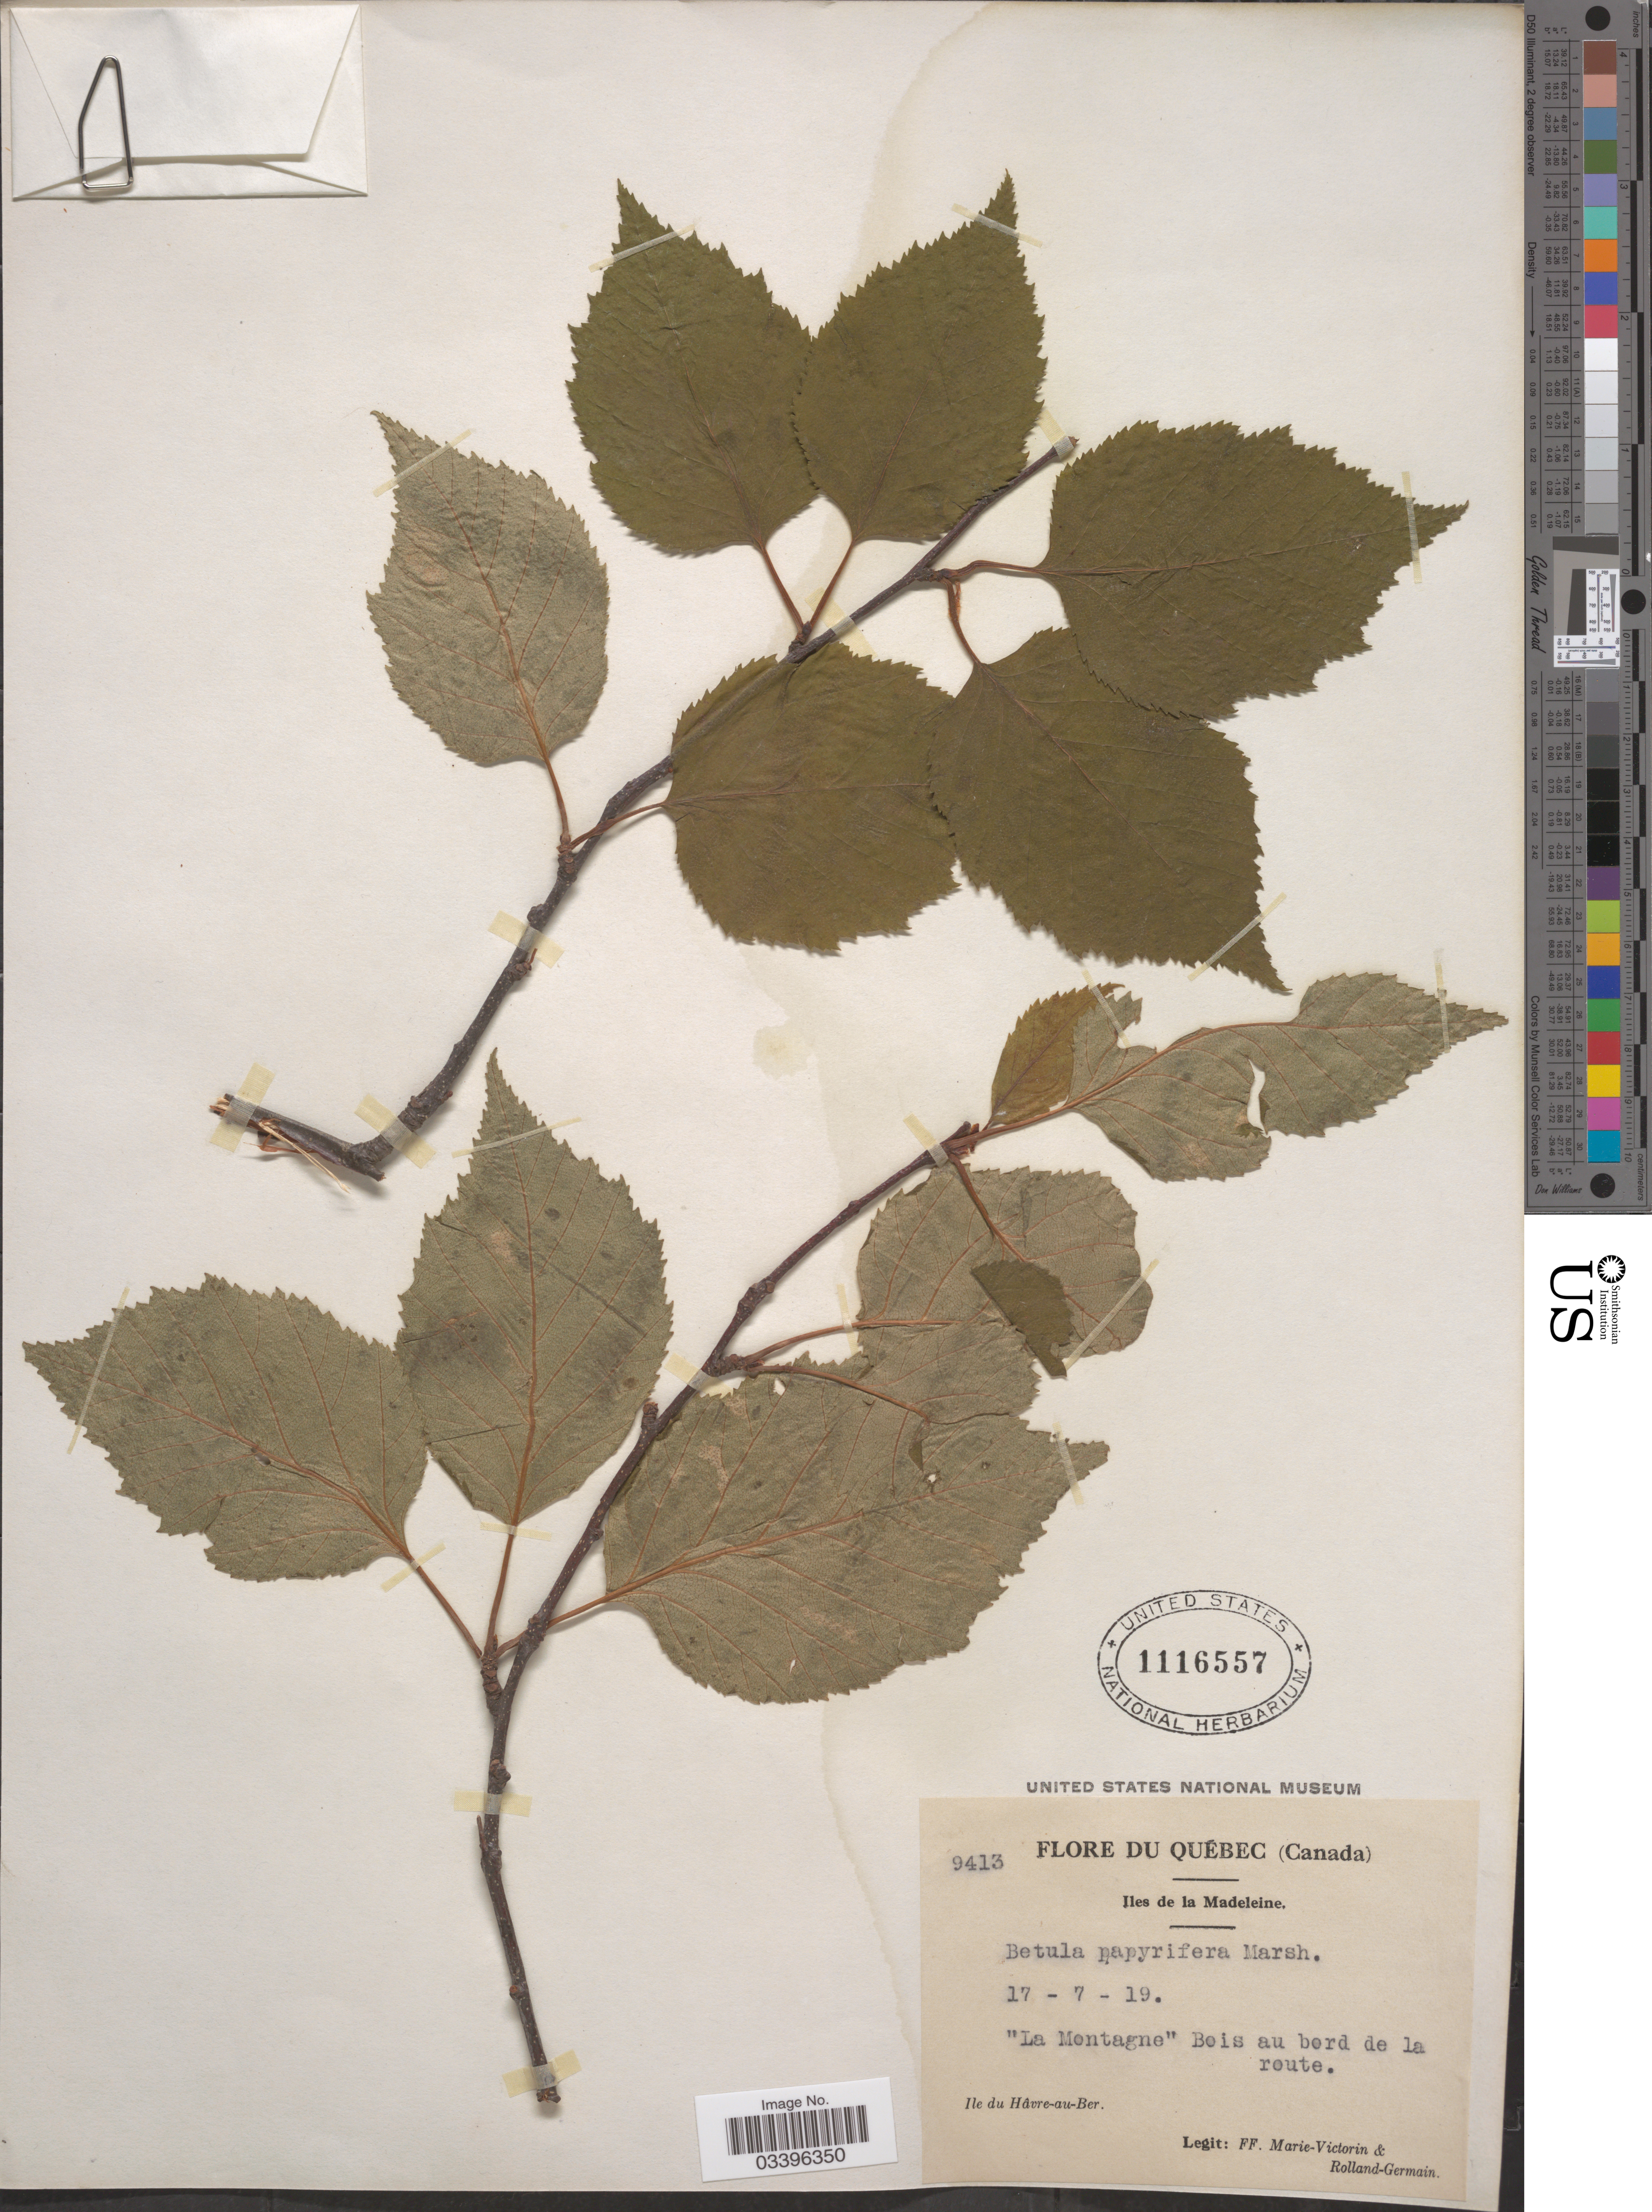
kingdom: Plantae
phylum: Tracheophyta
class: Magnoliopsida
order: Fagales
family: Betulaceae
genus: Betula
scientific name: Betula papyrifera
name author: Marshall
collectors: F. Marie-Victorin & Rolland-Germain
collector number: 9413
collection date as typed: Transcribed d/m/y: 17/7/19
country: Canada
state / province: Quebec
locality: Iles de la Madeleine. "La Montagne" Bois au bord de la route. Ile du Hâvre-au-Ber.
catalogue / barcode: US 1116557